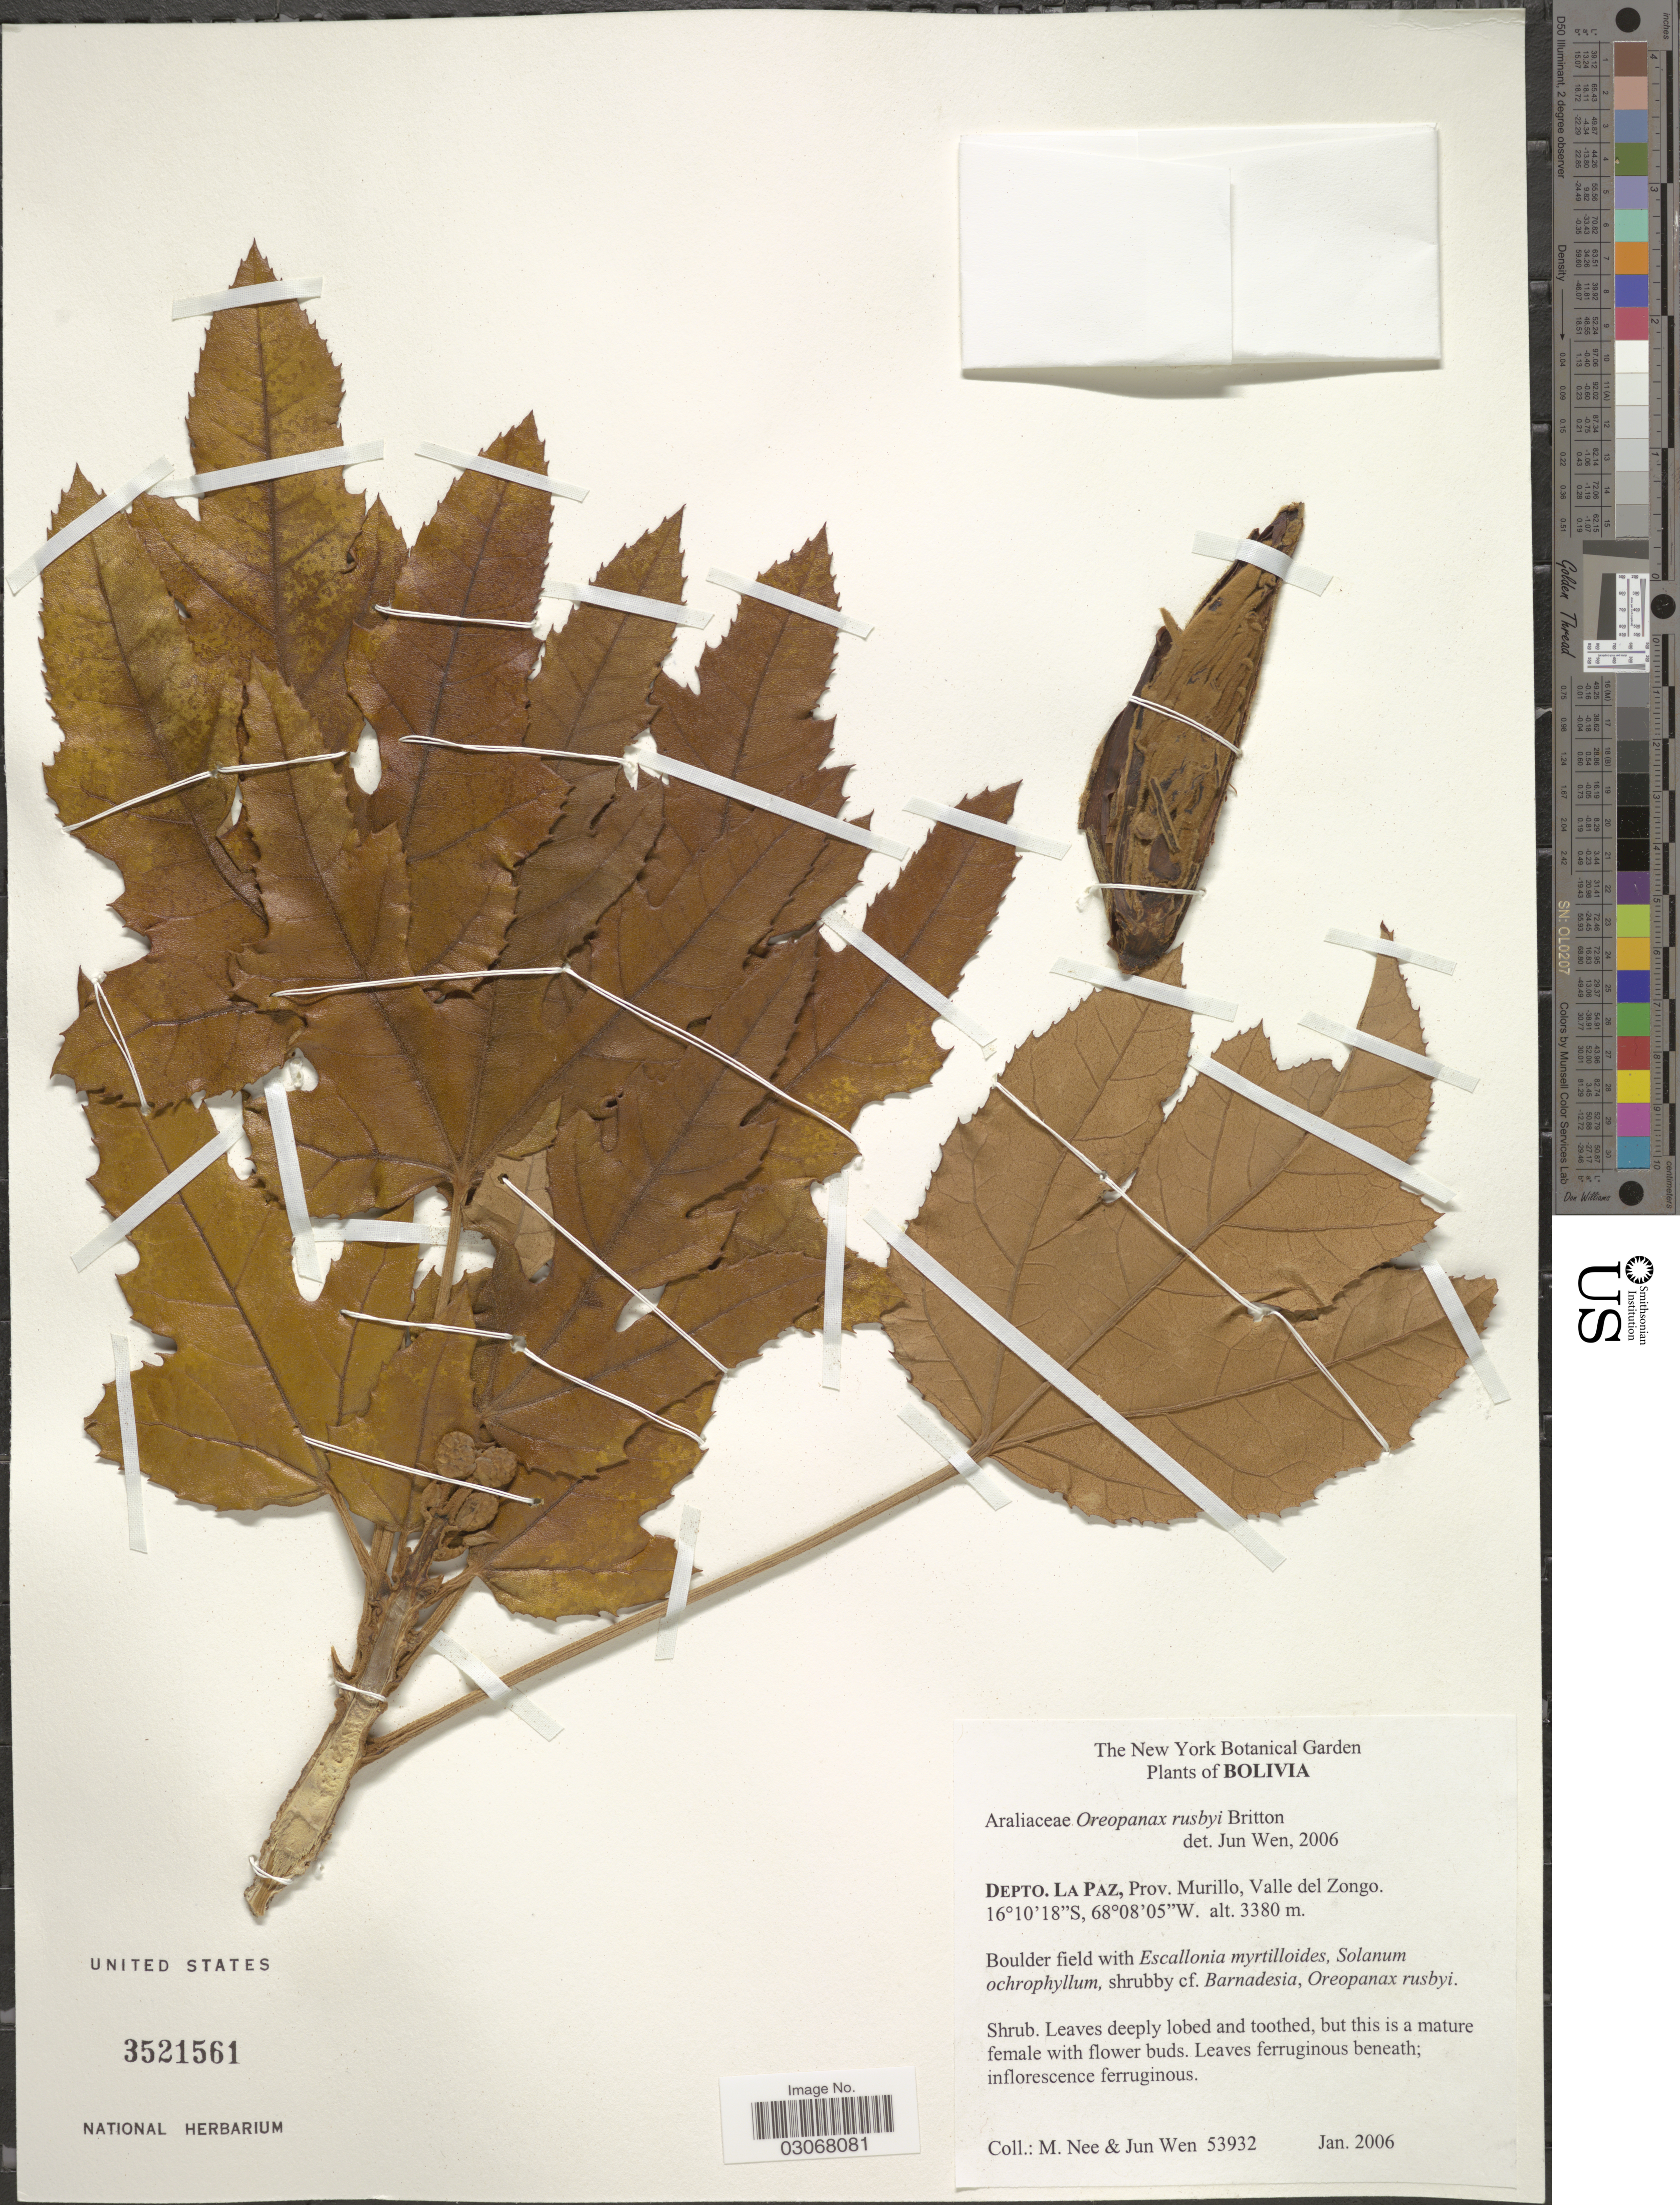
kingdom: Plantae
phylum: Tracheophyta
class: Magnoliopsida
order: Apiales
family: Araliaceae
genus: Oreopanax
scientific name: Oreopanax rusbyi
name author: Britton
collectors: M. Nee & J. Wen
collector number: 53932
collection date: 2006-01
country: Bolivia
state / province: La Paz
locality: Depto. La Paz, Prov. Murillo, Valle del Zongo.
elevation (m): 3380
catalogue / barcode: US 3521561